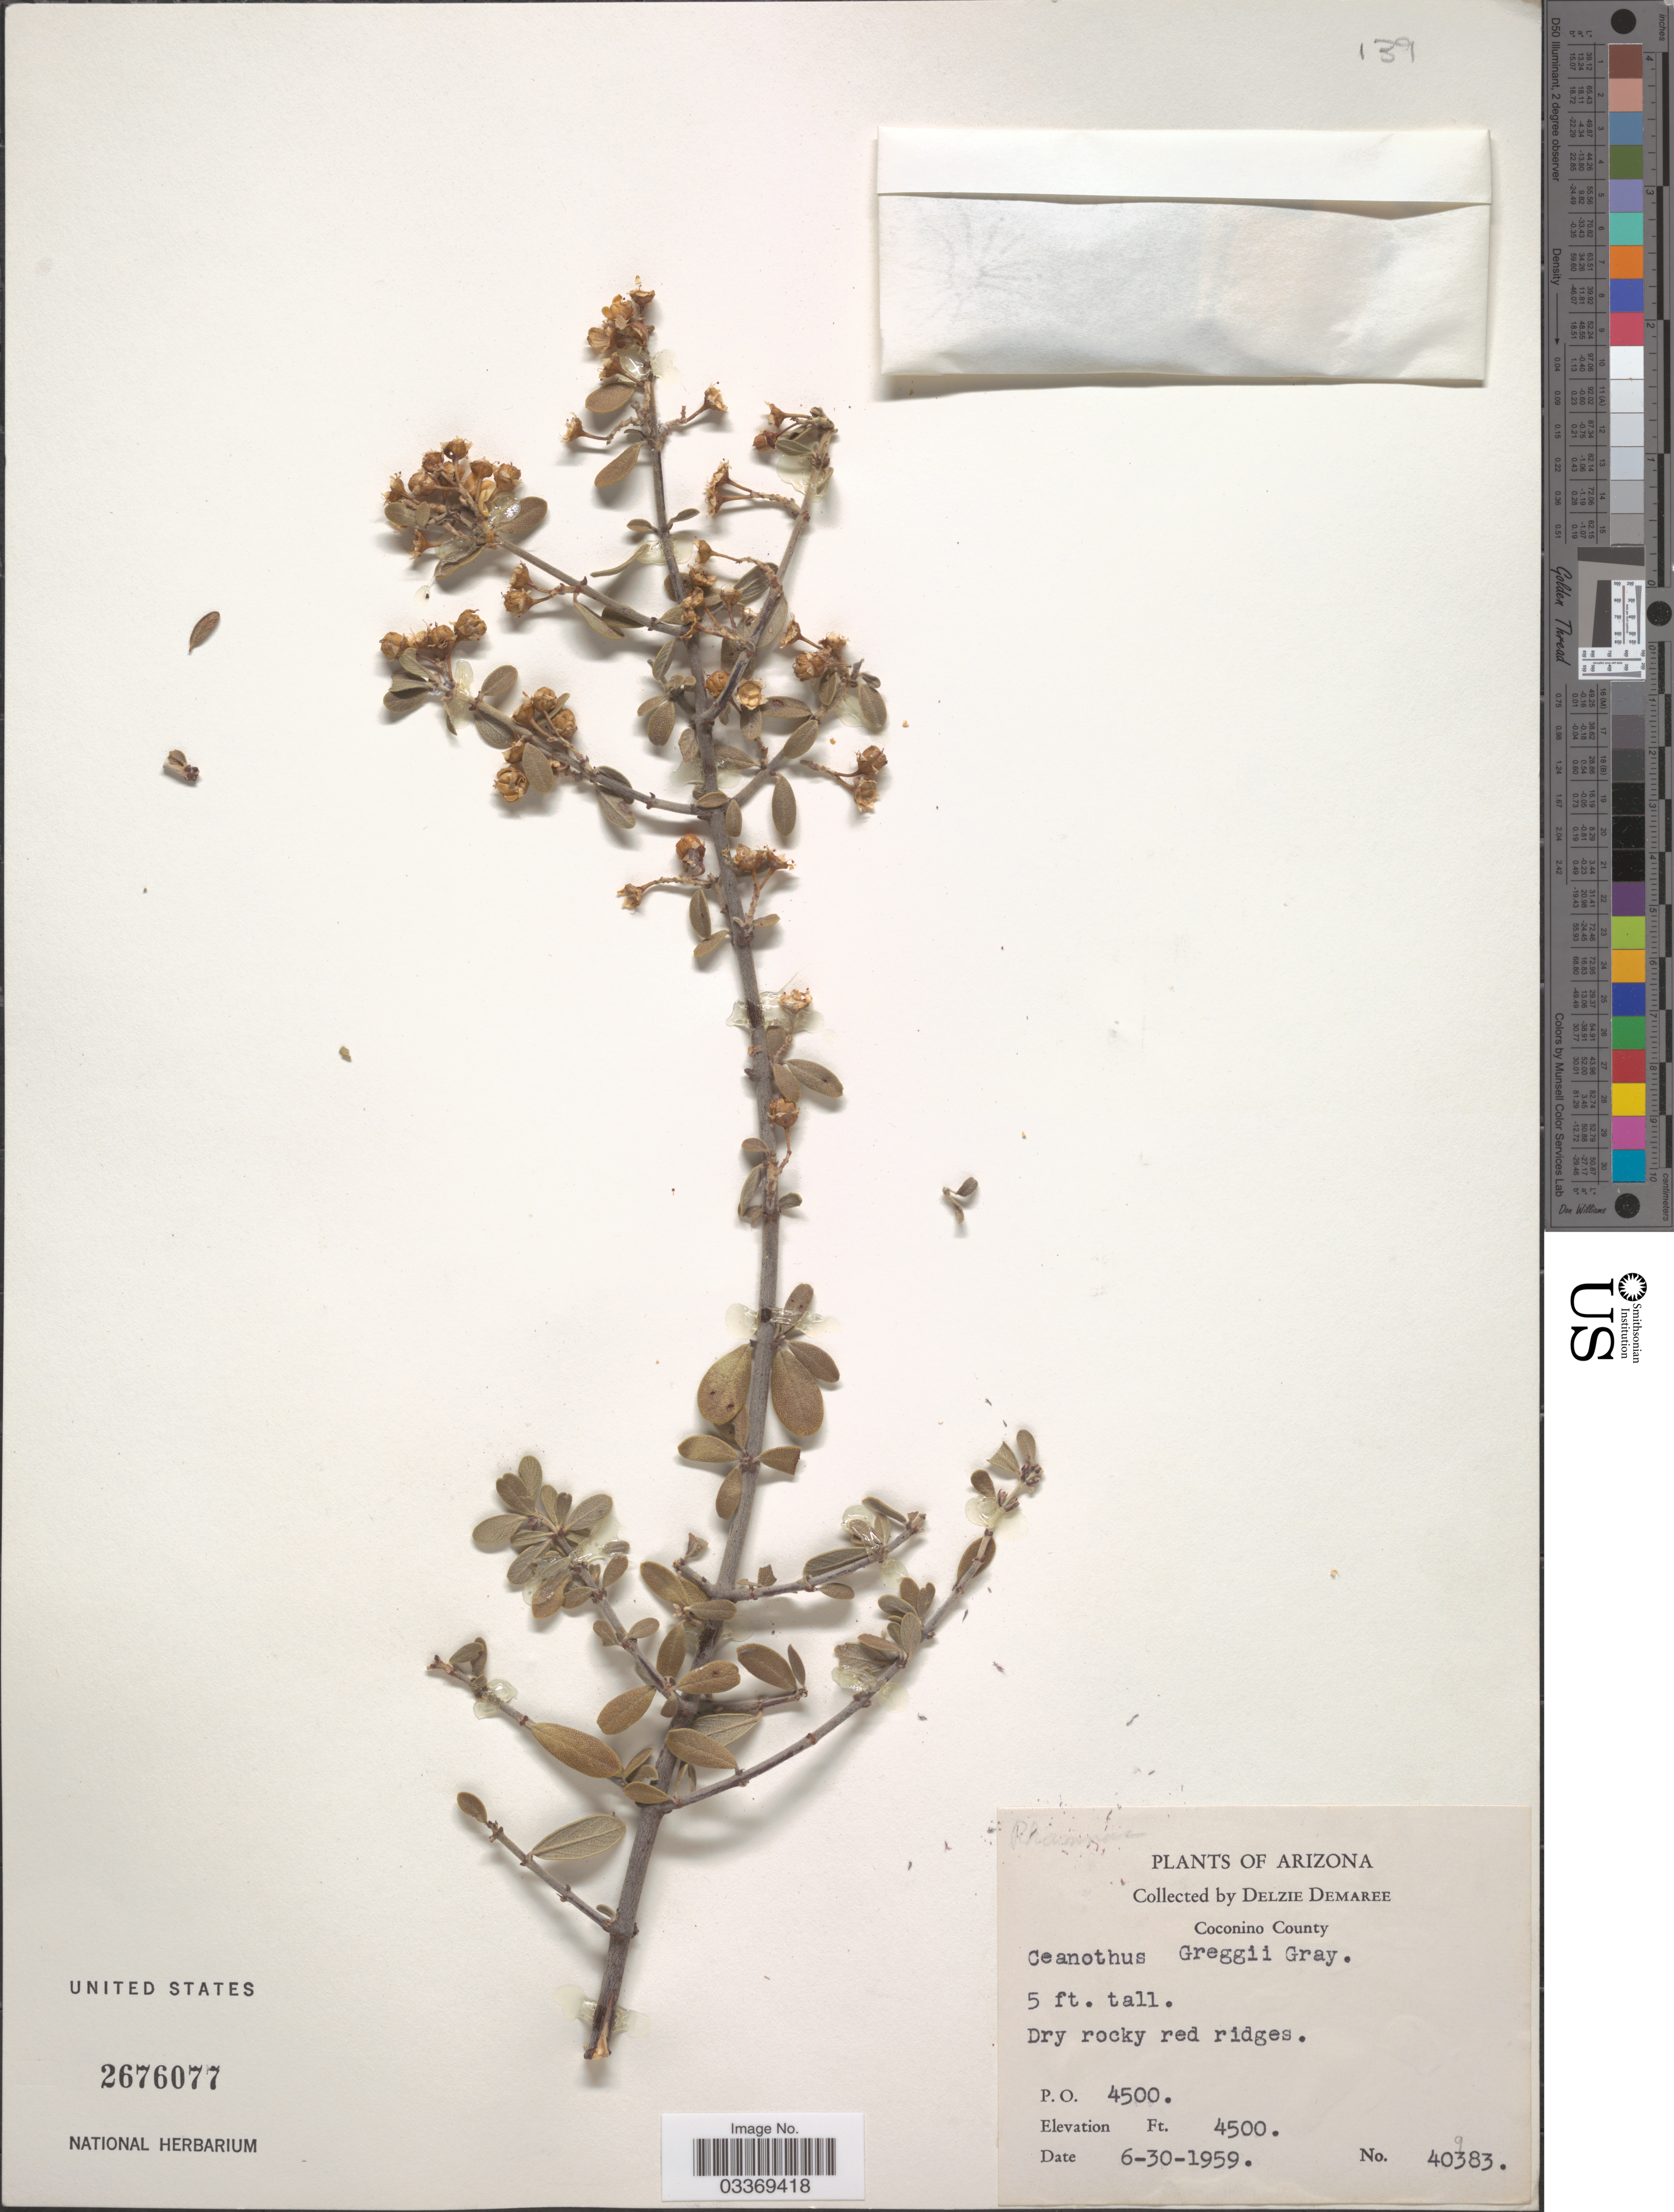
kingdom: Plantae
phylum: Tracheophyta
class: Magnoliopsida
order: Rosales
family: Rhamnaceae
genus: Ceanothus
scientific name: Ceanothus greggii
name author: A. Gray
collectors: D. Demaree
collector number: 40983?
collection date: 1959-06-30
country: United States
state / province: Arizona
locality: Coconino County. P. O. 4500.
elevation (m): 1372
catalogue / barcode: US 2676077